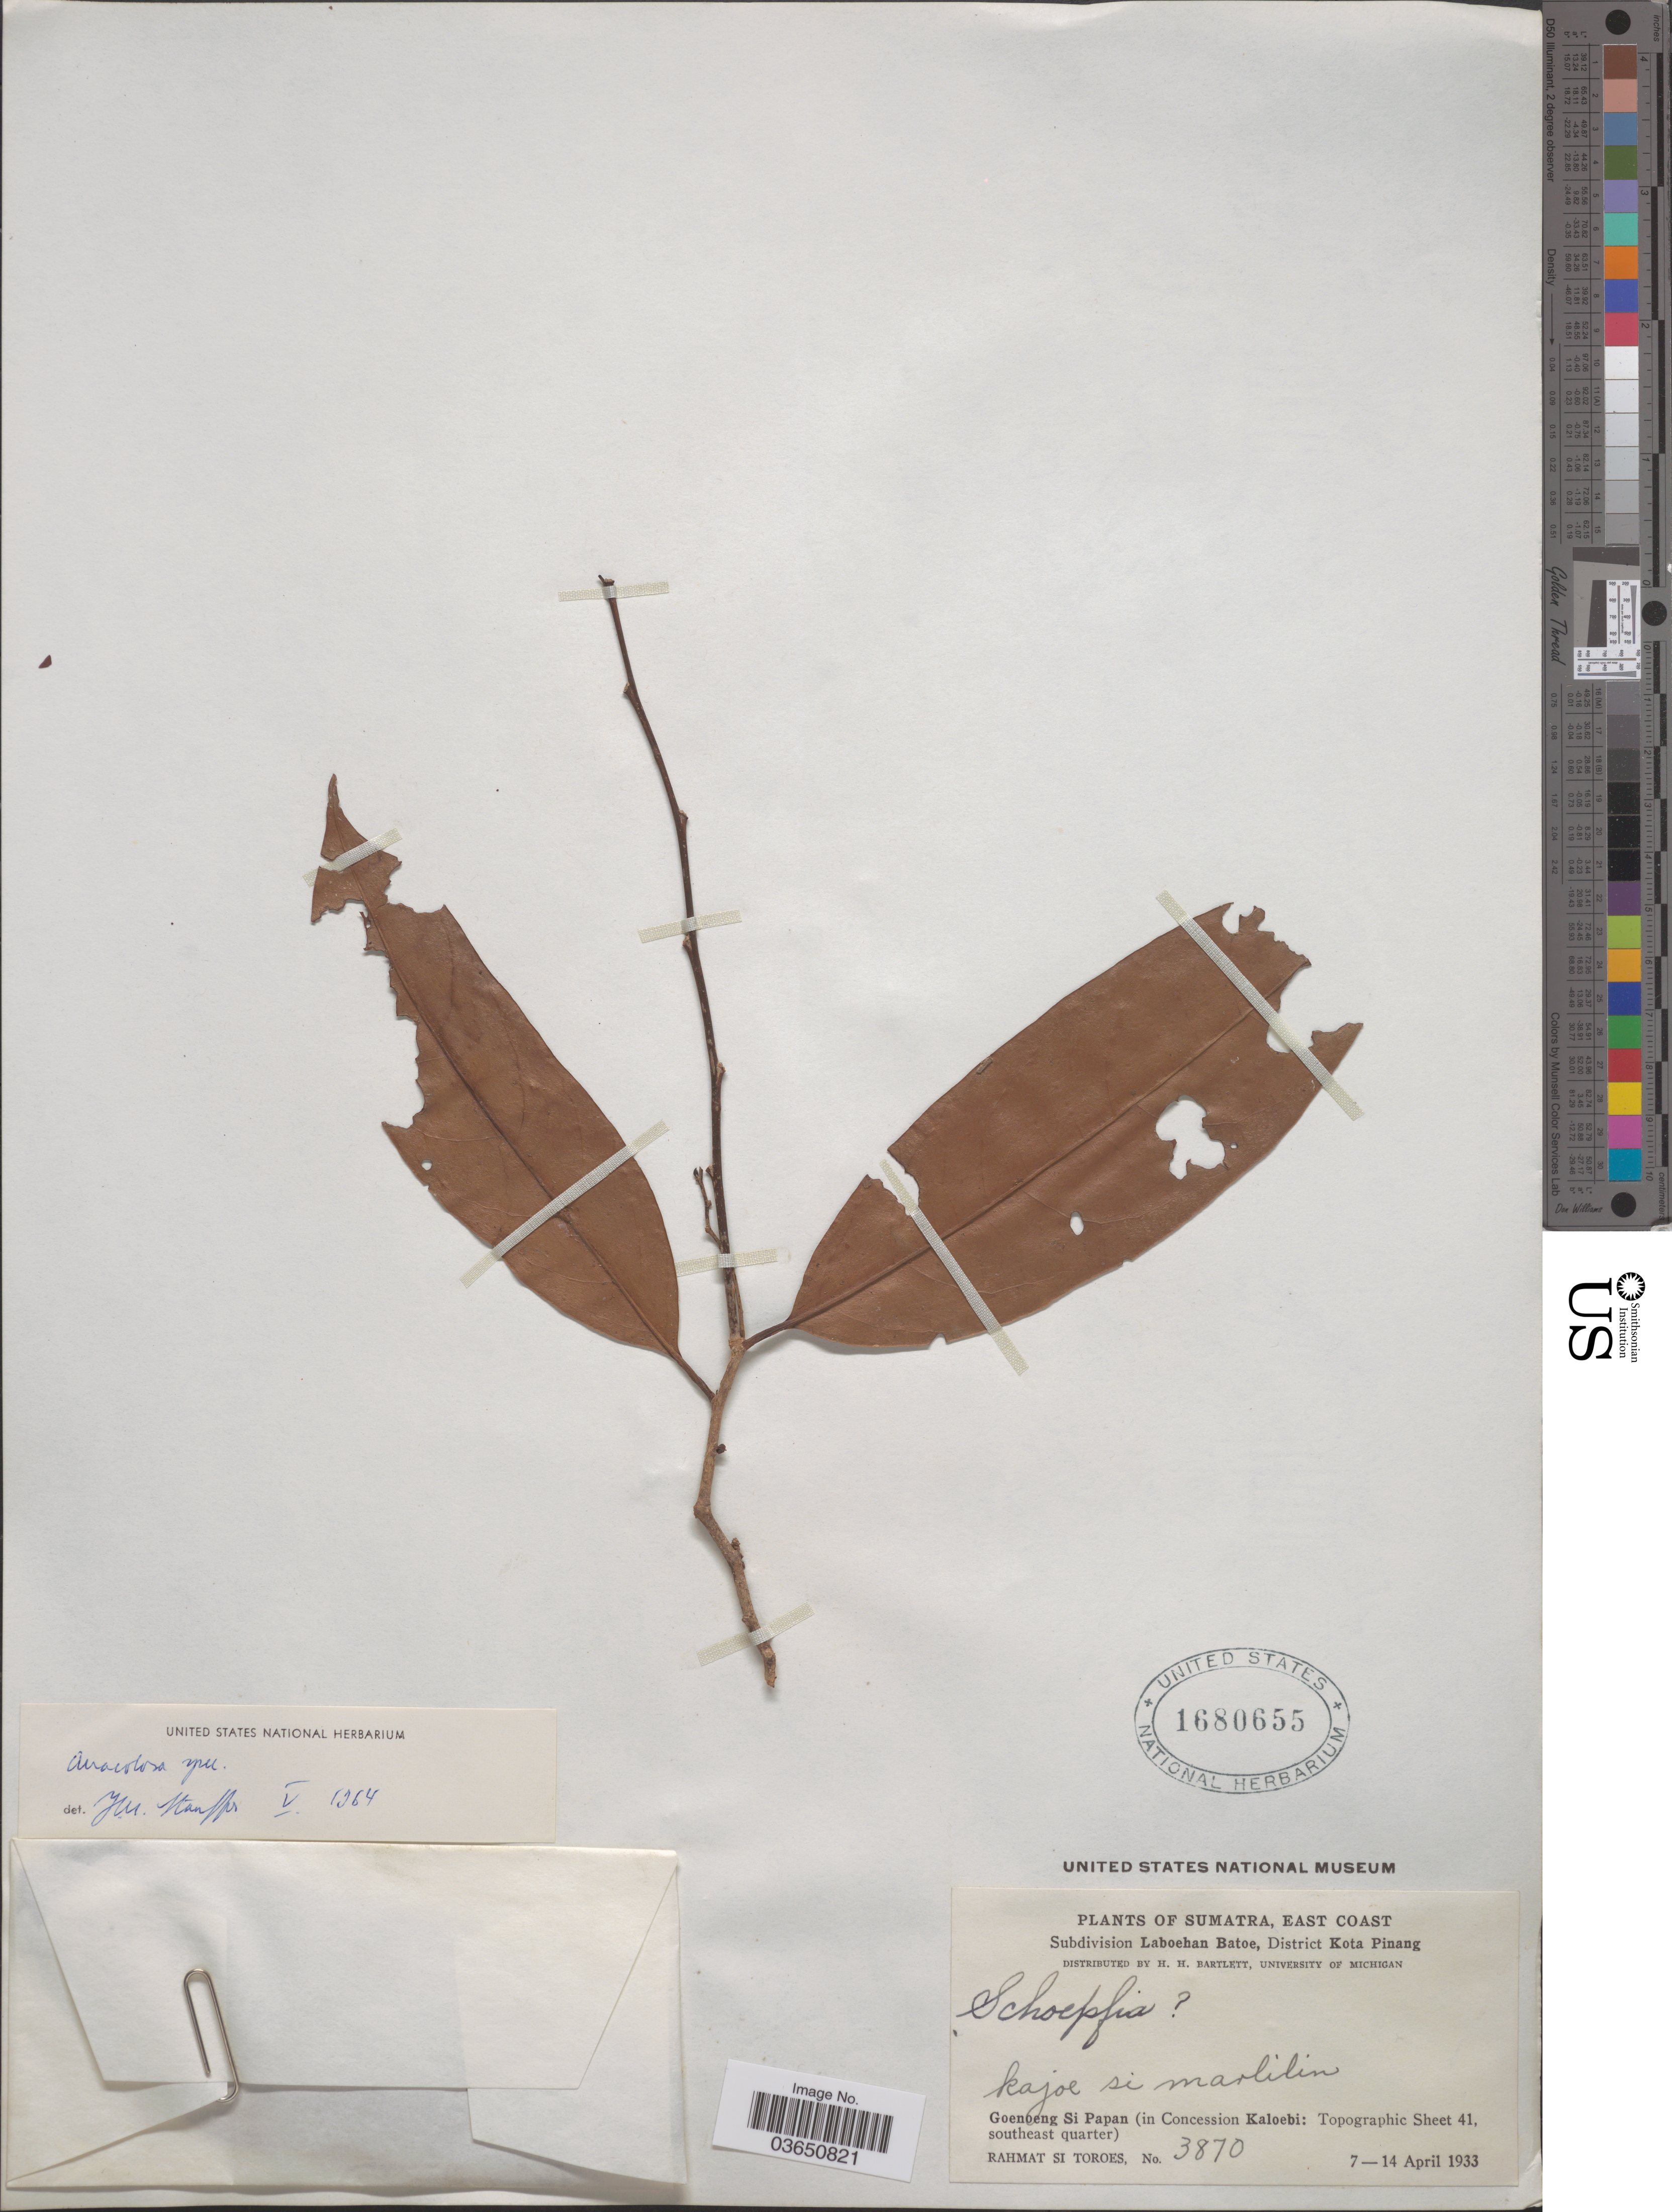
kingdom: Plantae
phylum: Tracheophyta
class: Magnoliopsida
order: Santalales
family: Aptandraceae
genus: Anacolosa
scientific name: Anacolosa sp.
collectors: Rahmat Si Boeea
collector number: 3870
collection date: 1933-04-07/1933-04-14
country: Indonesia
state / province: Sumatra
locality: East Coast. Subdivision Laboehan Batoe, District Kota Pinang. Goenoeng Si Papan (in Concession Kaloebi: Topographic Sheet 41, southeast quarter).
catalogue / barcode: US 1680655